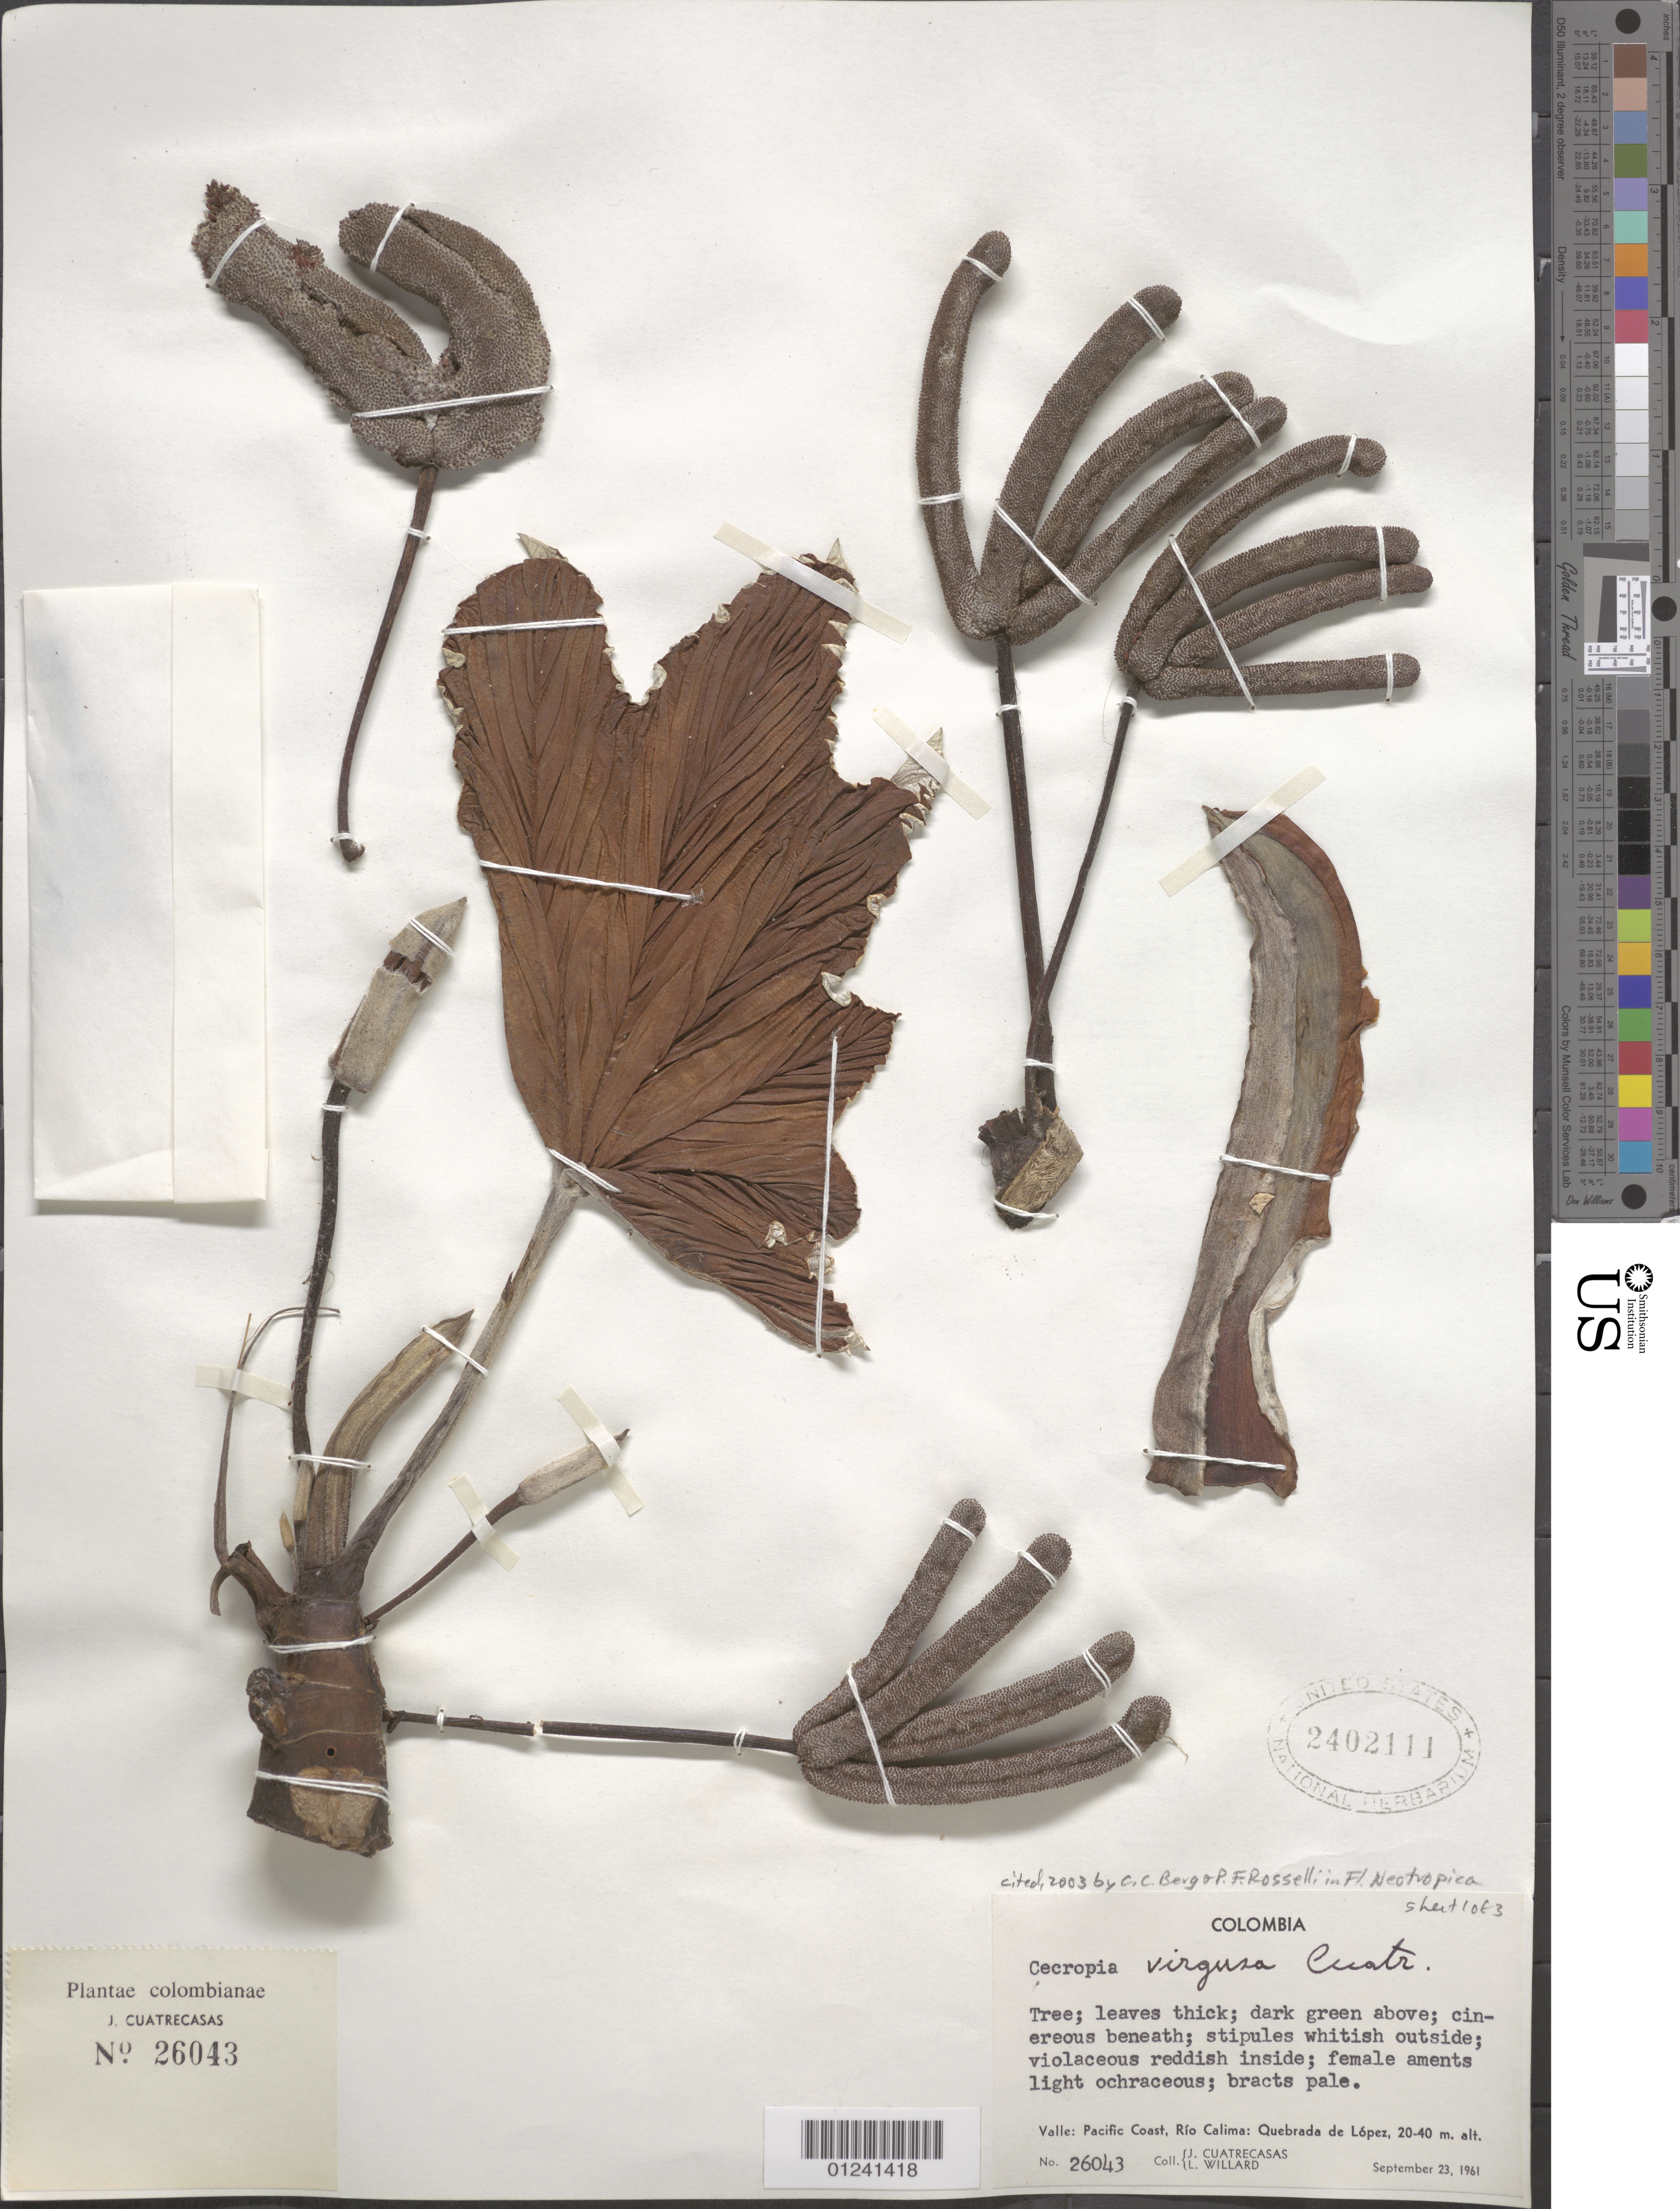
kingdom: Plantae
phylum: Tracheophyta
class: Magnoliopsida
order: Rosales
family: Urticaceae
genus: Cecropia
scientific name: Cecropia virgusa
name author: Cuatrec.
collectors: J. Cuatrecasas & L. Willard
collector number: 26043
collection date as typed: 23 Sep 1961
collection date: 1961-09-23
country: Colombia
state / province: Valle del Cauca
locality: Pacific Coast, Río Calima: Quebrada de López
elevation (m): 20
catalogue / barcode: US 2402111